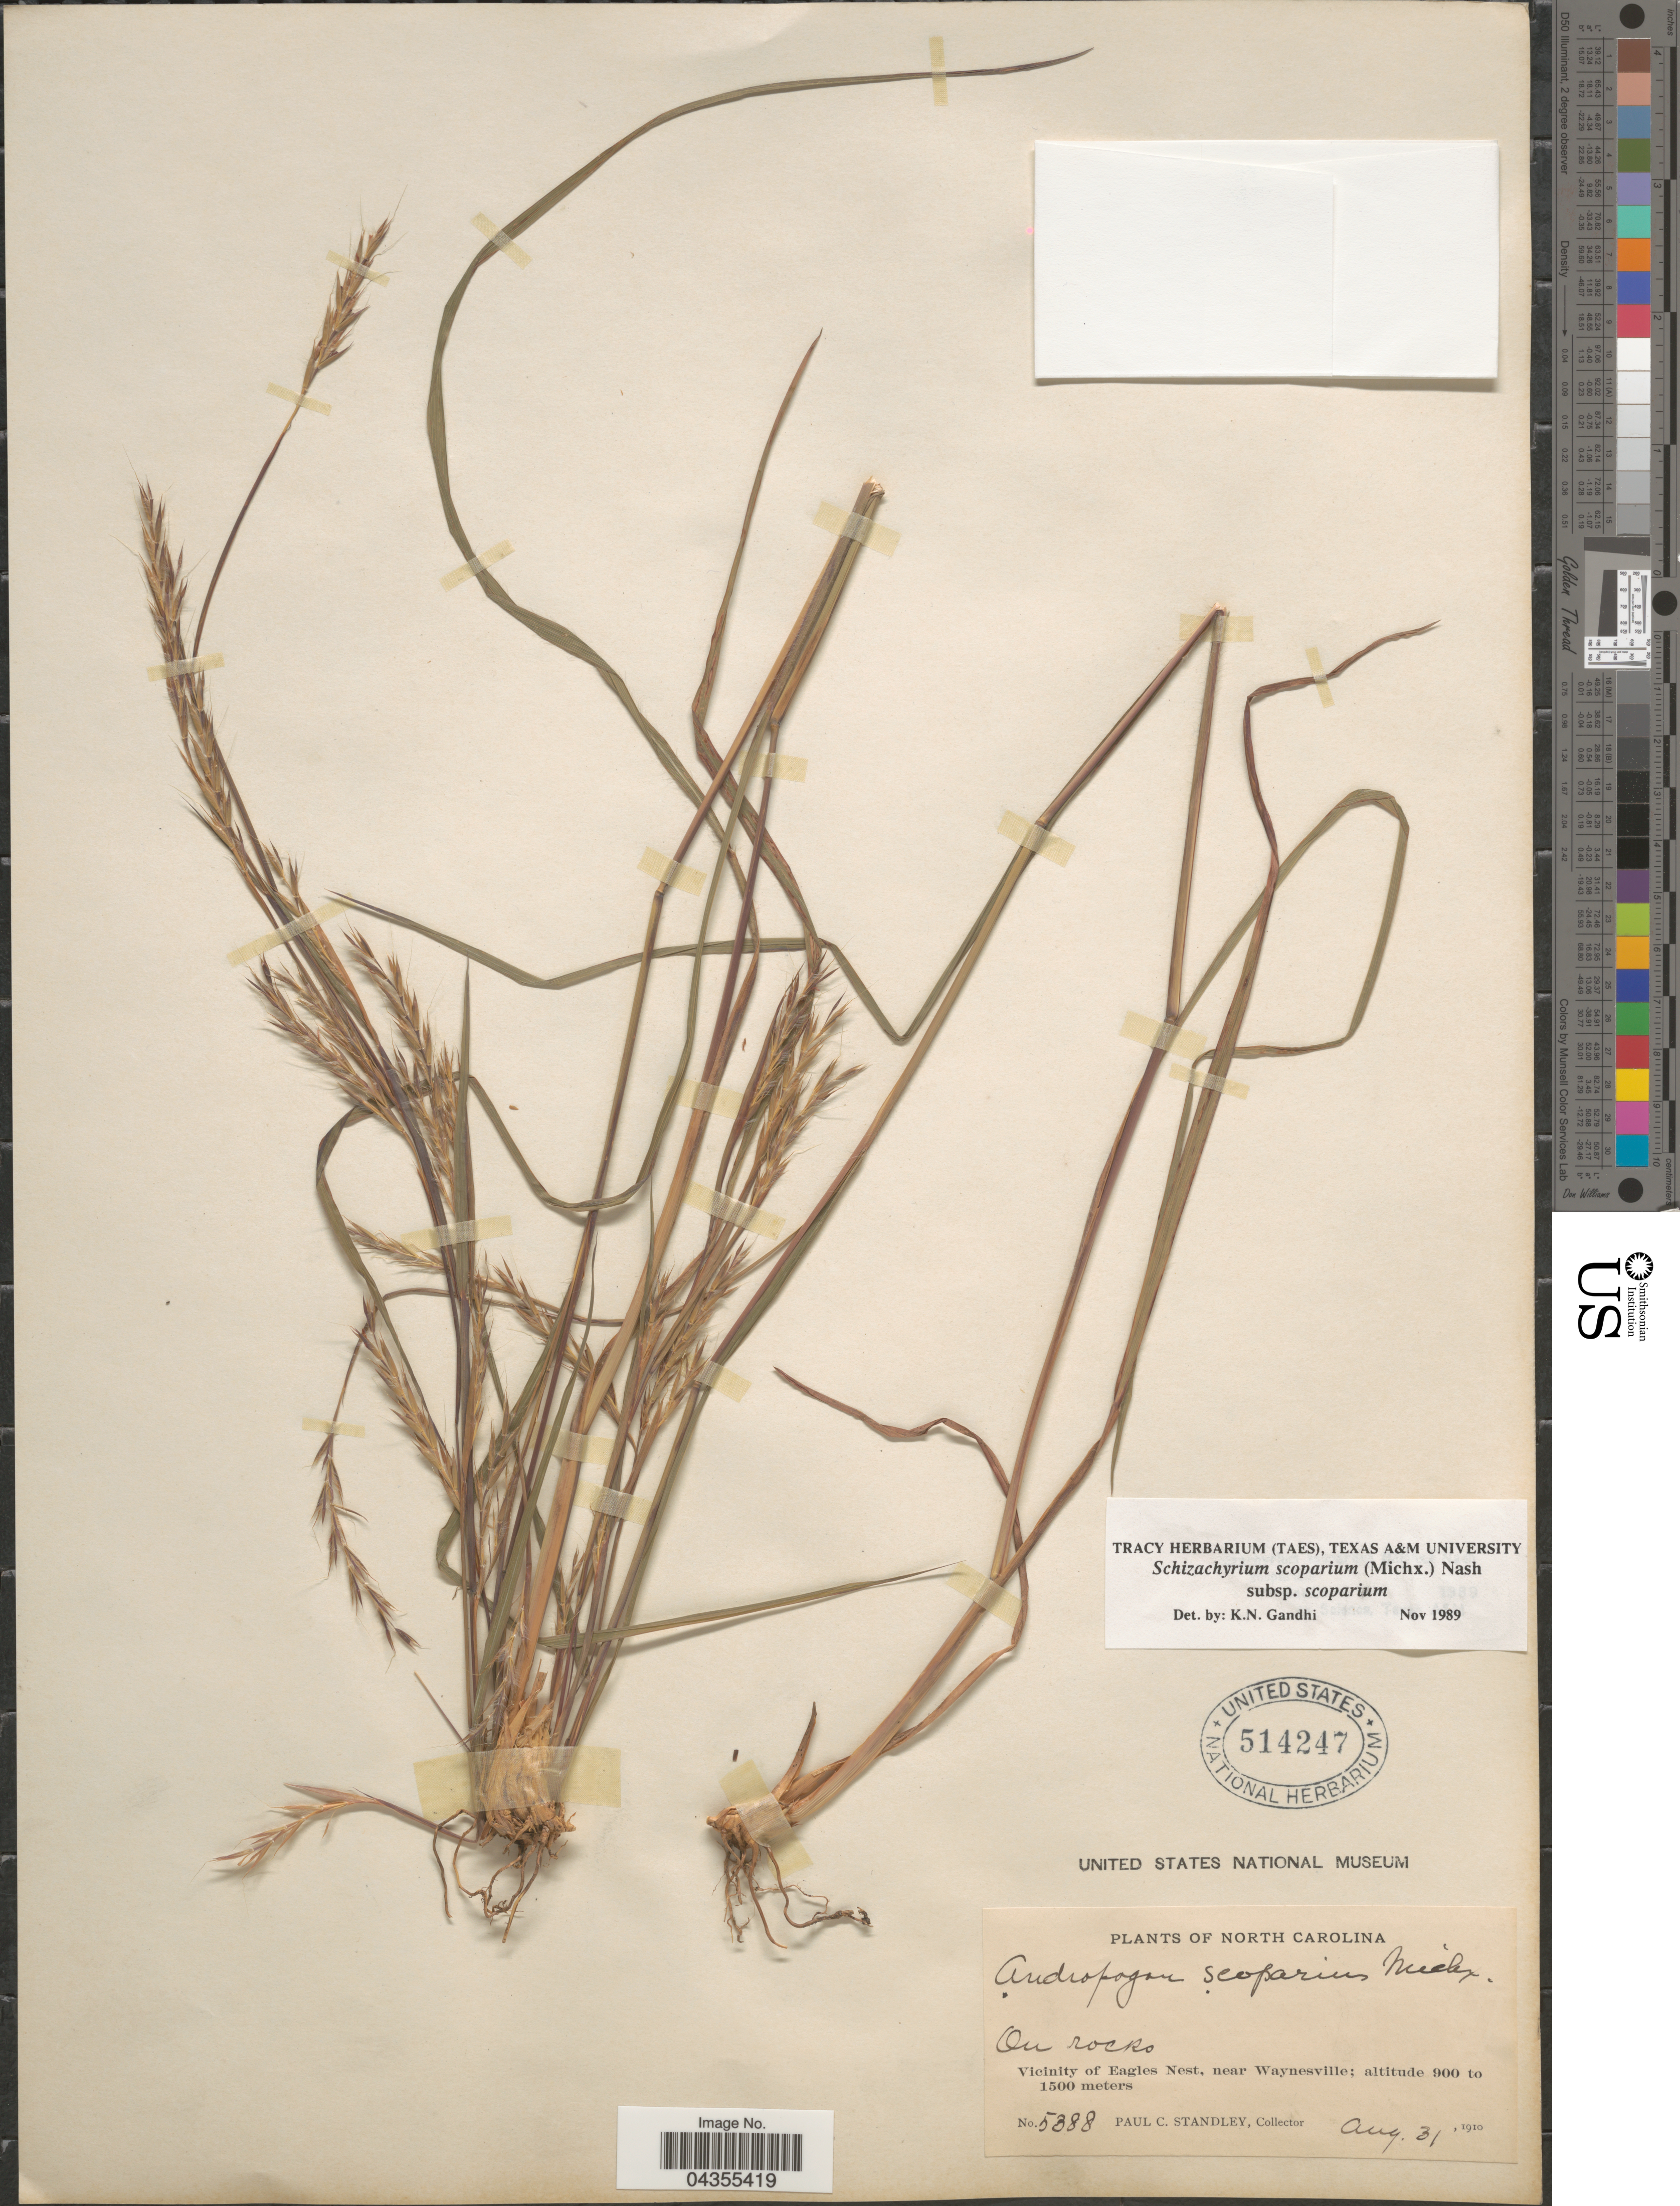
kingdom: Plantae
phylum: Tracheophyta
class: Liliopsida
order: Poales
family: Poaceae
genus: Schizachyrium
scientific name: Schizachyrium scoparium var. scoparium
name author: (Michx.) Nash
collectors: P. C. Standley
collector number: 5388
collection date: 1910-08-31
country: United States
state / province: North Carolina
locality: Vicinity of Eagles Nest, near Waynesville.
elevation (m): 900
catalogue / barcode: US 514247